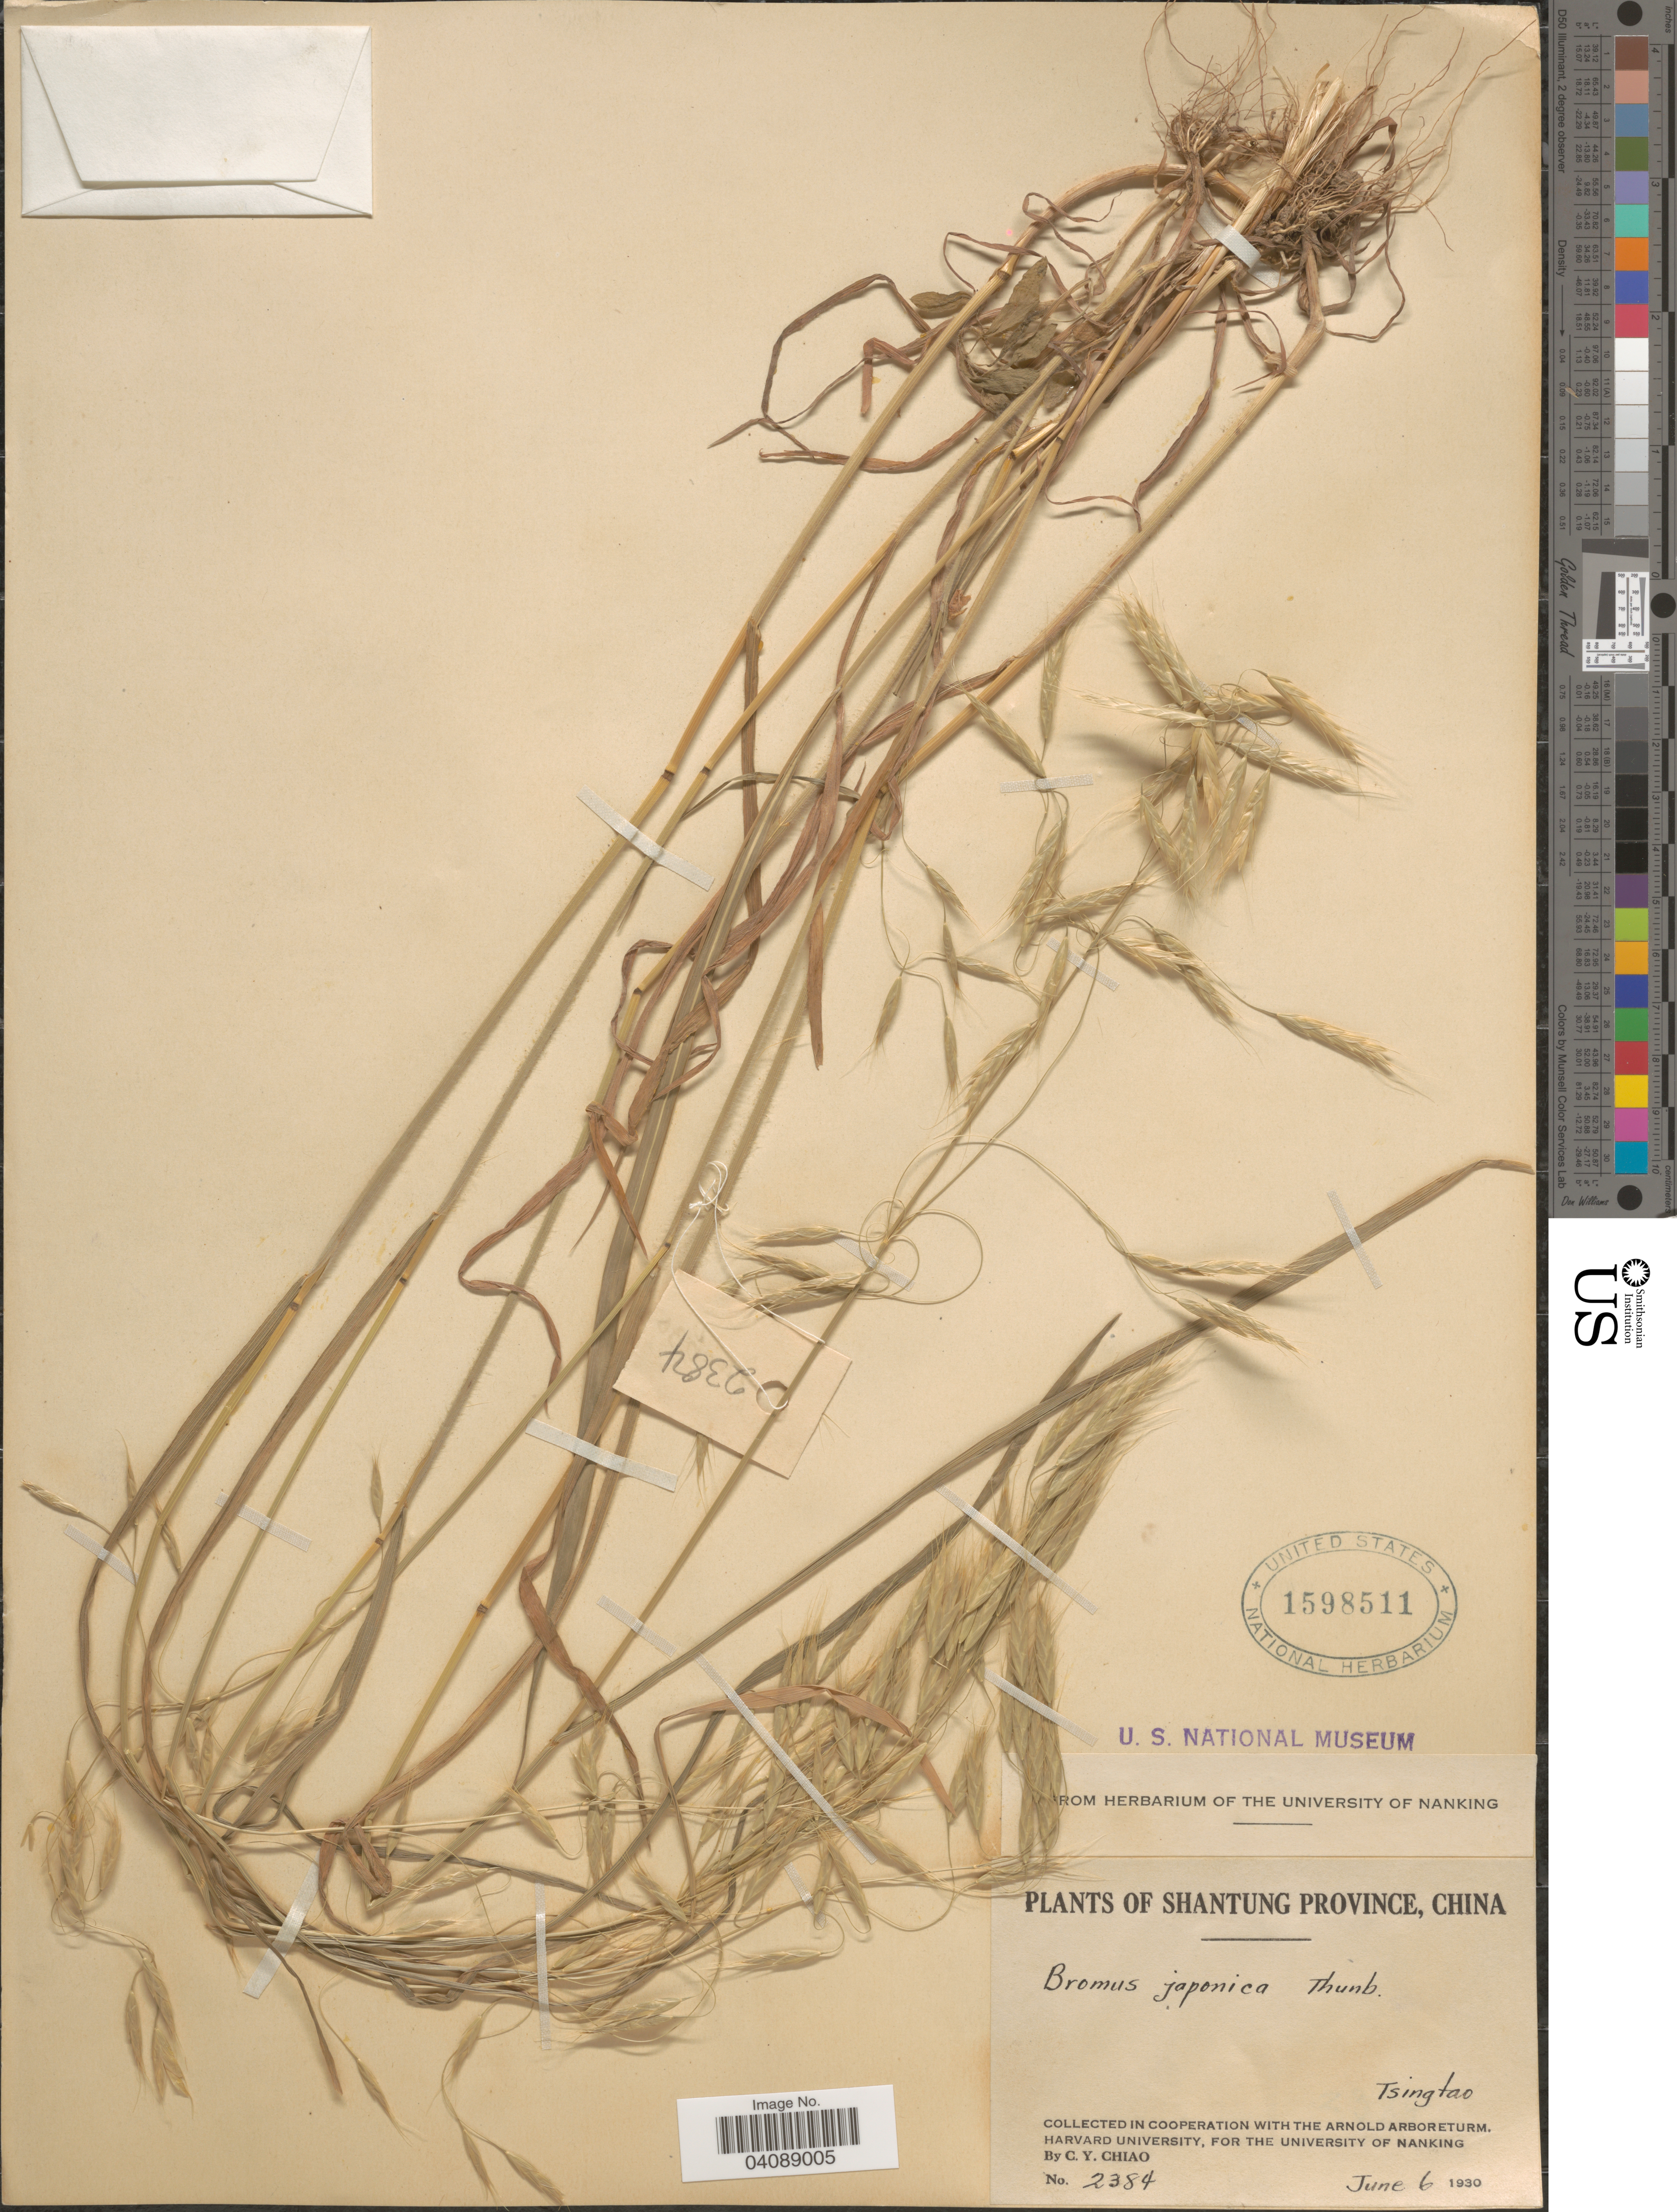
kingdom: Plantae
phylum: Tracheophyta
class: Liliopsida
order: Poales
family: Poaceae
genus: Bromus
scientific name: Bromus japonicus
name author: Houtt.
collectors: C. Y. Chiao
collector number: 2384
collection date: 1930-06-06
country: China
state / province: Shandong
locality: Shantung Province. Tsingtao.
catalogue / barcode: US 1598511